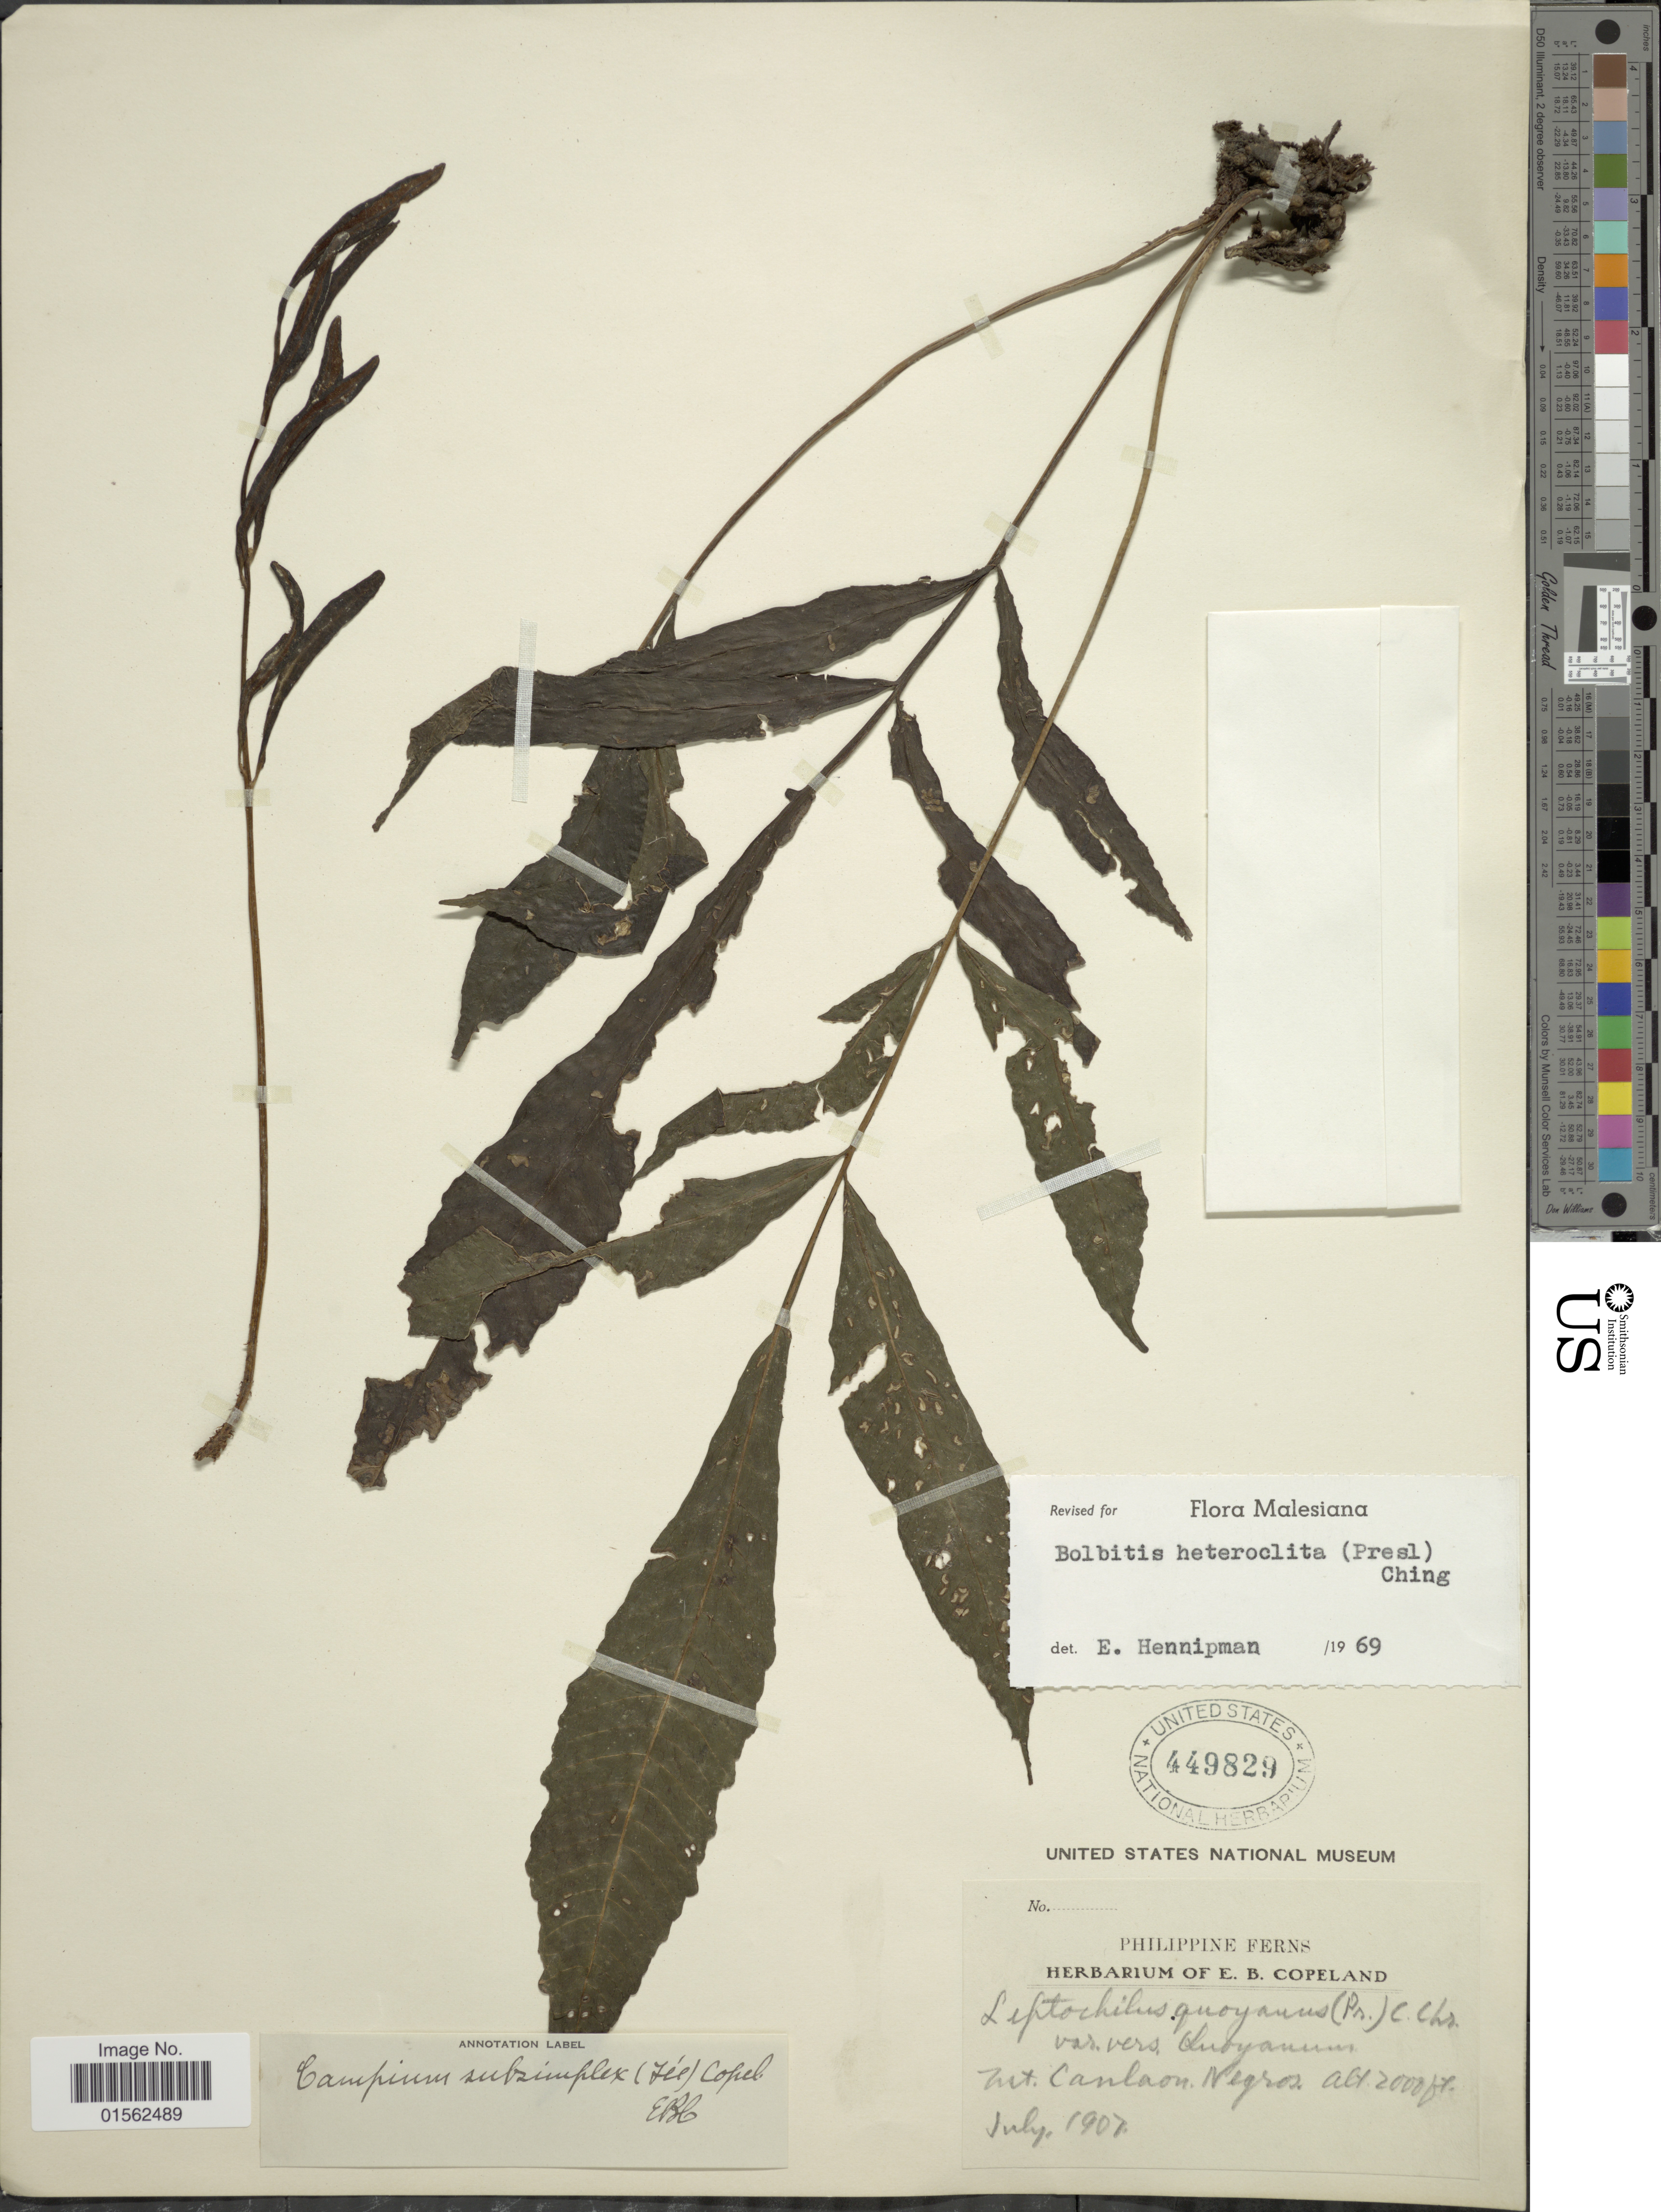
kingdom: Plantae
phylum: Tracheophyta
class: Polypodiopsida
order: Polypodiales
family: Dryopteridaceae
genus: Bolbitis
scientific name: Bolbitis heteroclita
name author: (C. Presl) Ching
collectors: ex herb. E. B. Copeland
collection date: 1907-07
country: Philippines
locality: Mt. Canlaon, Negros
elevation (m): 610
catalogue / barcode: US 449829